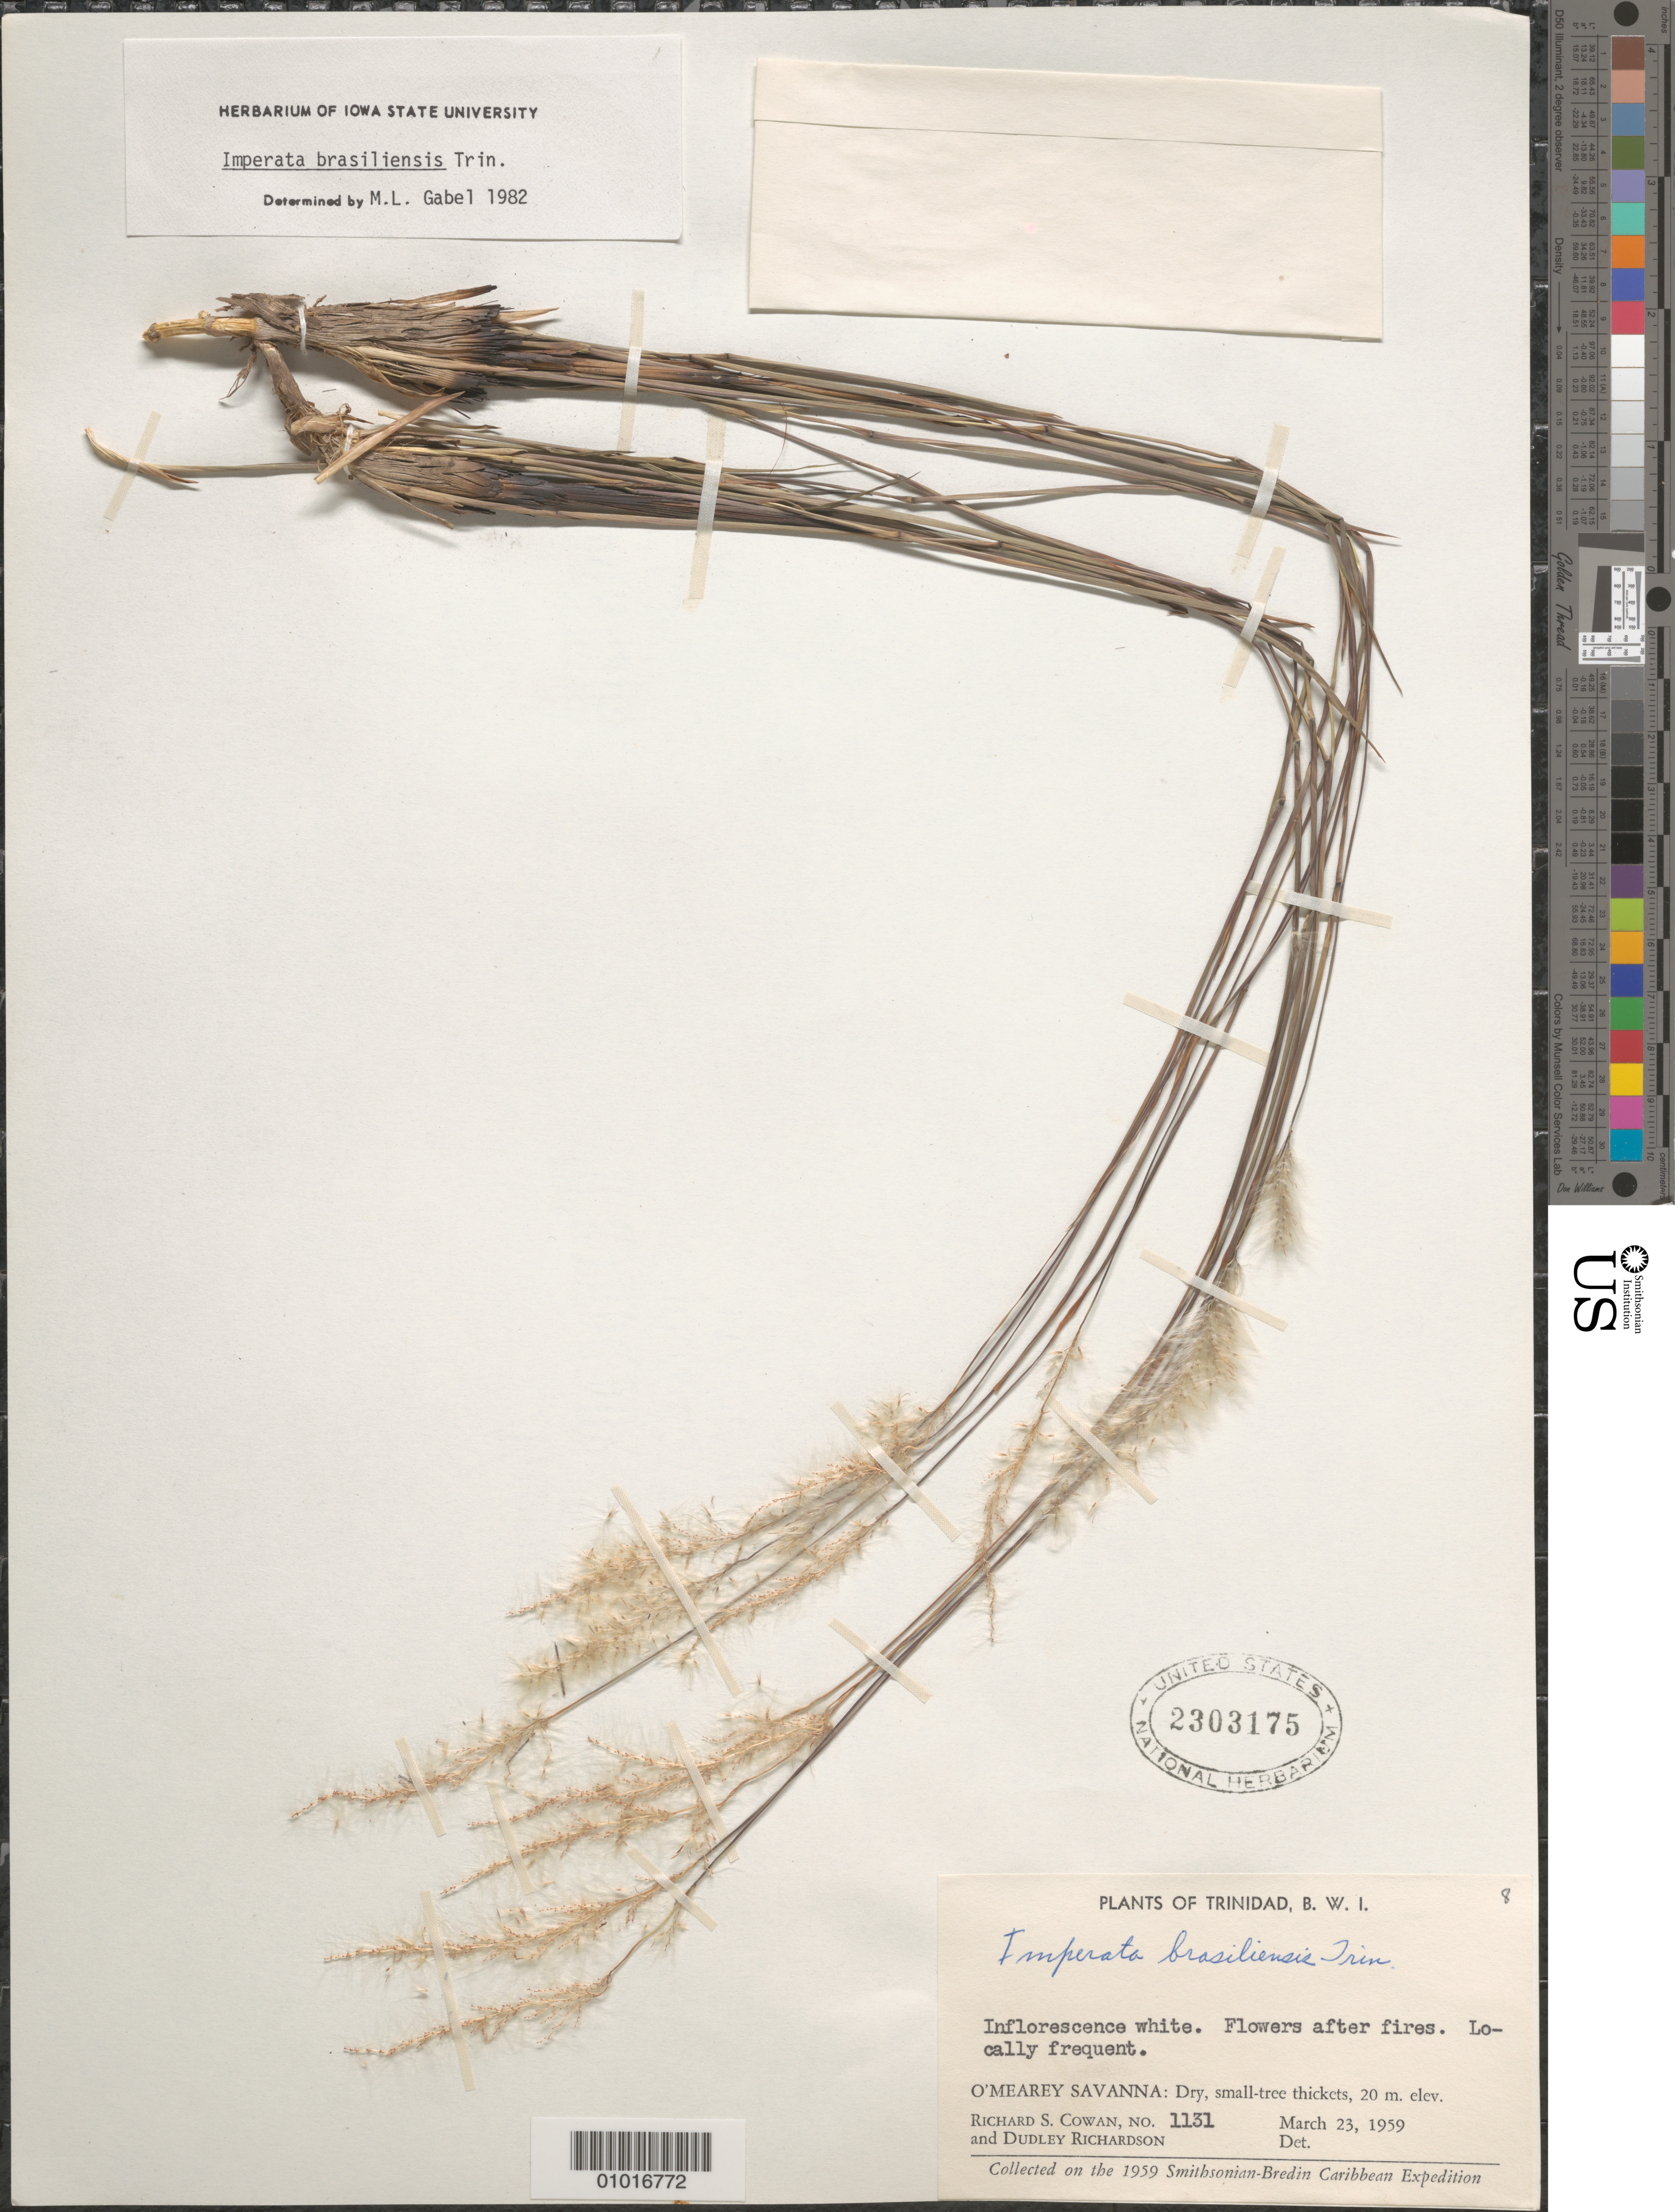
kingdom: Plantae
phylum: Tracheophyta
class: Liliopsida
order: Poales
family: Poaceae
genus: Imperata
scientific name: Imperata brasiliensis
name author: Trin.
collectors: R. S. Cowan & D. Richardson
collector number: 1131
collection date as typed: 23 Mar 1959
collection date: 1959-03-23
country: Trinidad and Tobago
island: Trinidad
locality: O'Mearey Savanna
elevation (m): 20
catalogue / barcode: US 2303175